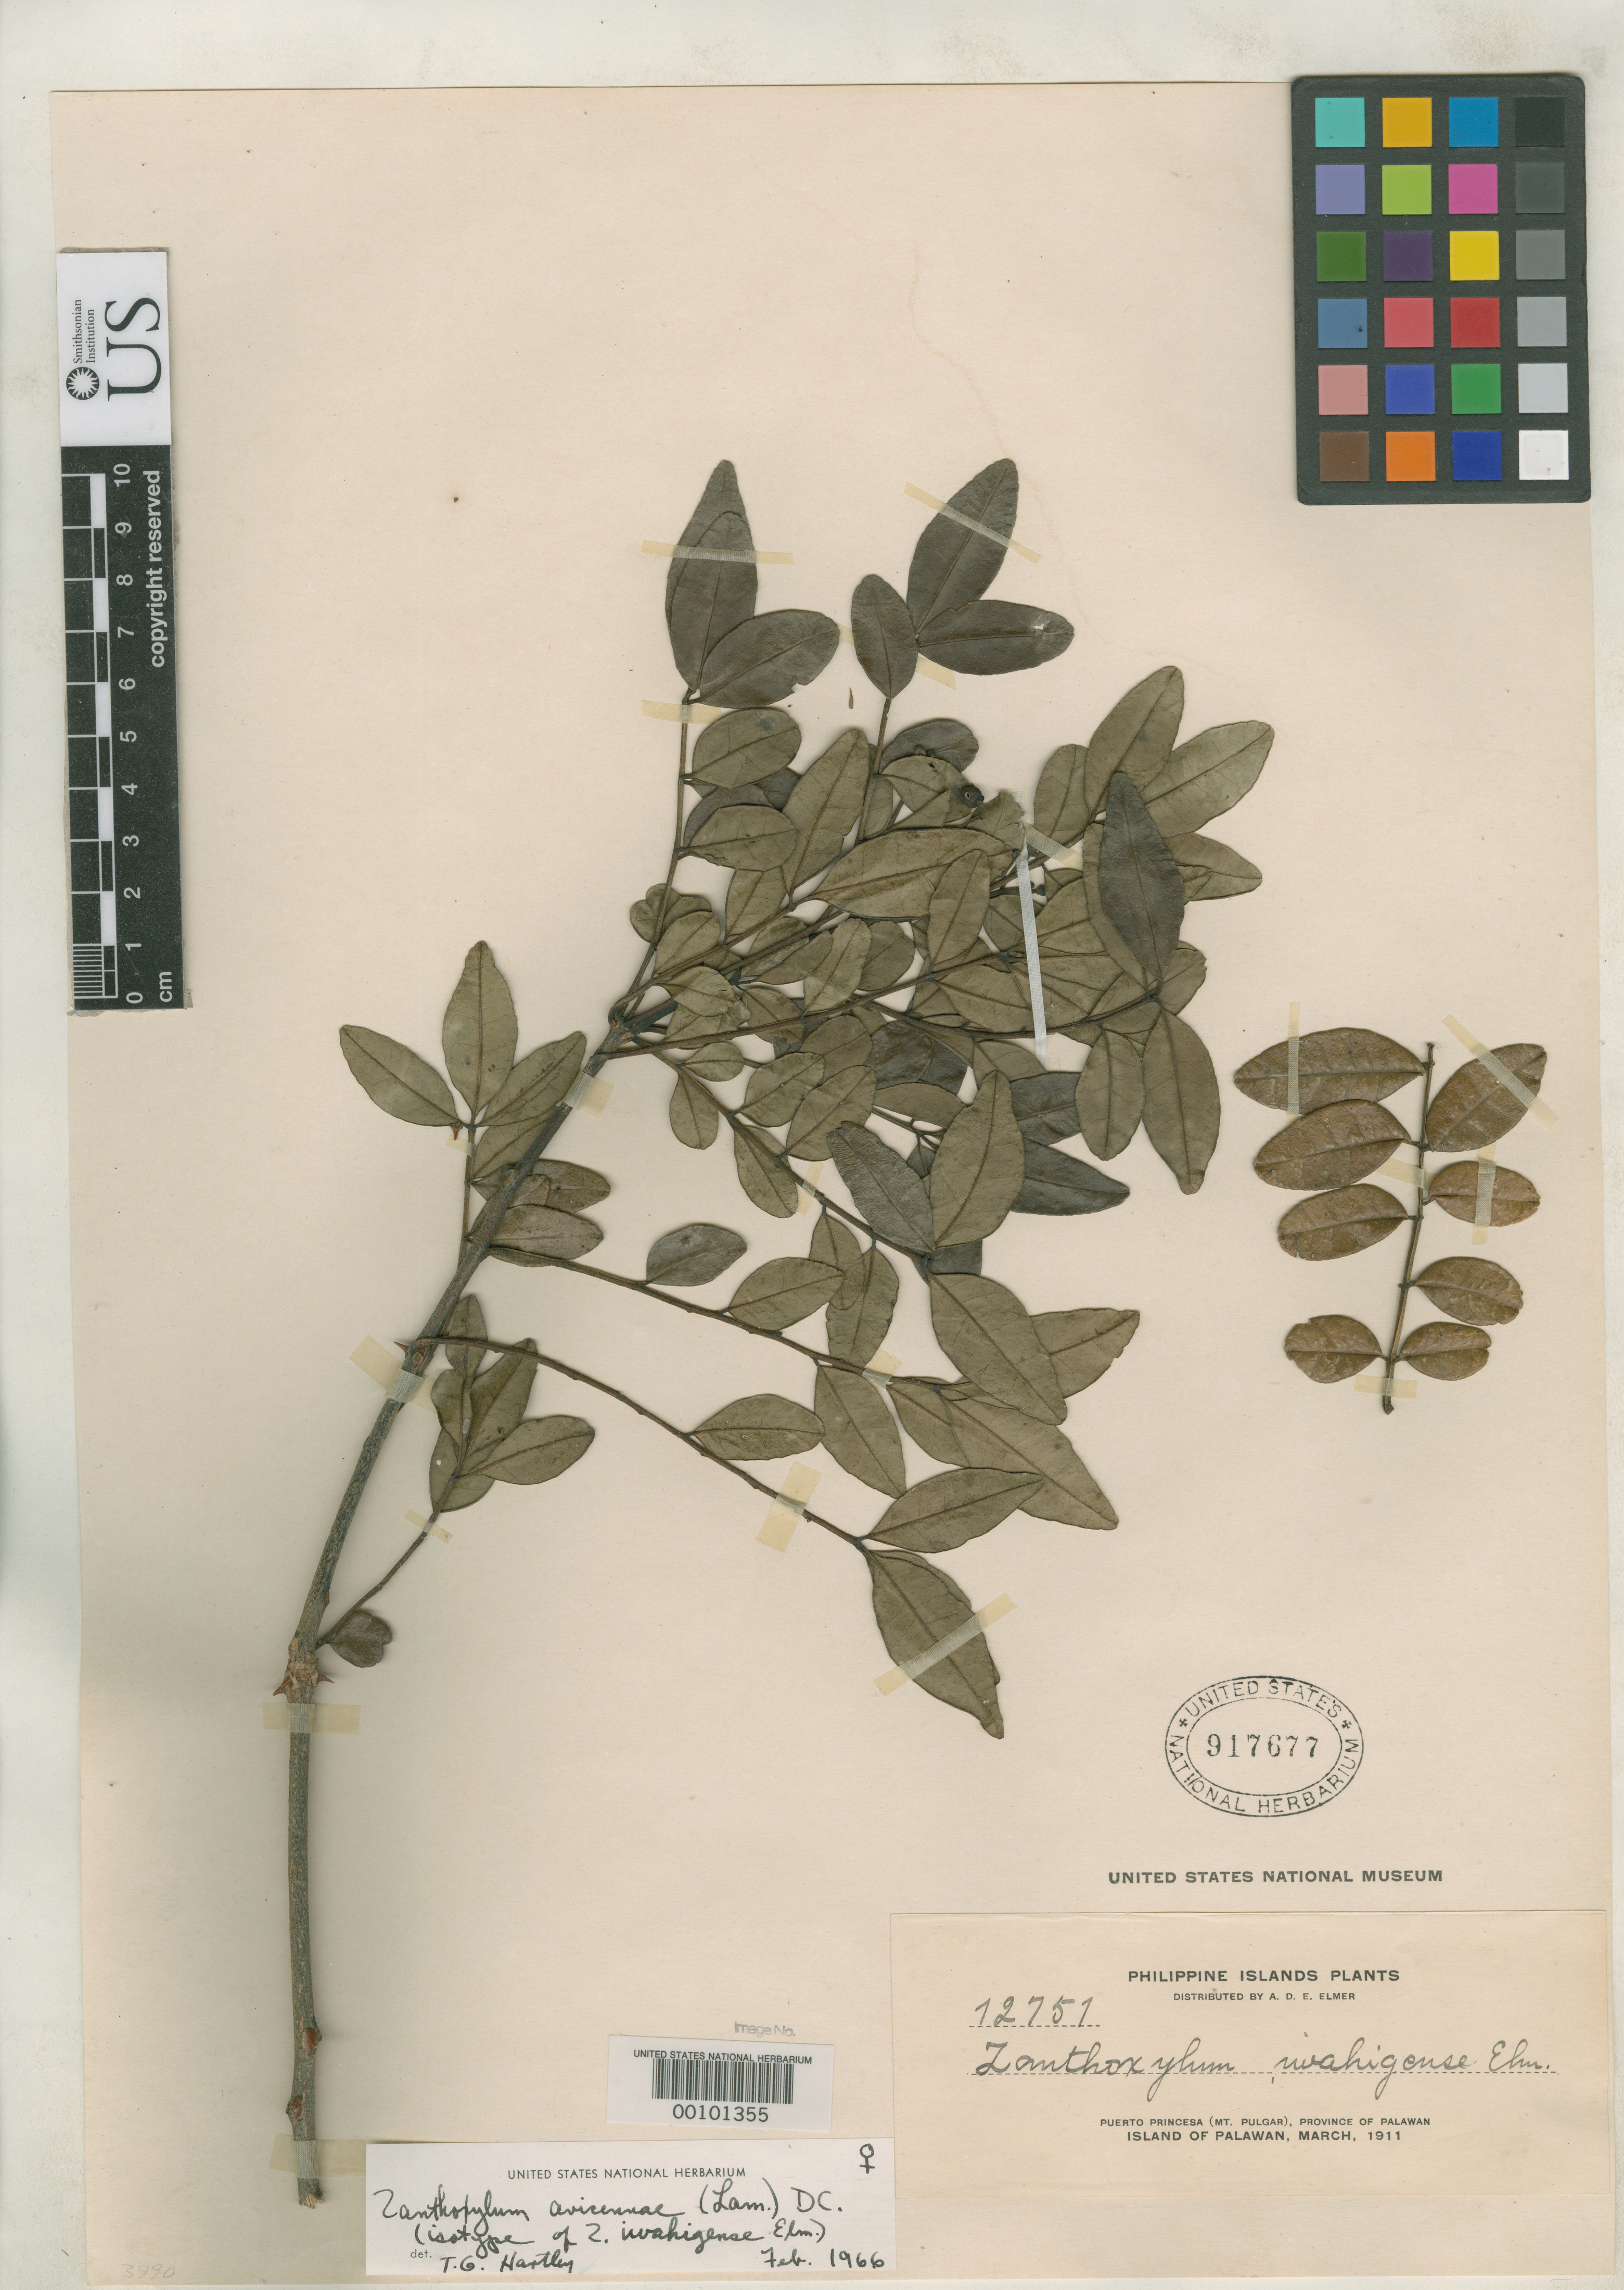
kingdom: Plantae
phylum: Tracheophyta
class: Magnoliopsida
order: Sapindales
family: Rutaceae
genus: Zanthoxylum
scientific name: Zanthoxylum iwahigense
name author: Elmer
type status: Isotype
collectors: A. D. E. Elmer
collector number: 12751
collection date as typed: Mar 1911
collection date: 1911-03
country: Philippines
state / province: Mimaropa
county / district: Palawan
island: Palawan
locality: Puerto Princesa, Mount Pulgar; alt. ca. 250 Ft.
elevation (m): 76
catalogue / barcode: US 917677